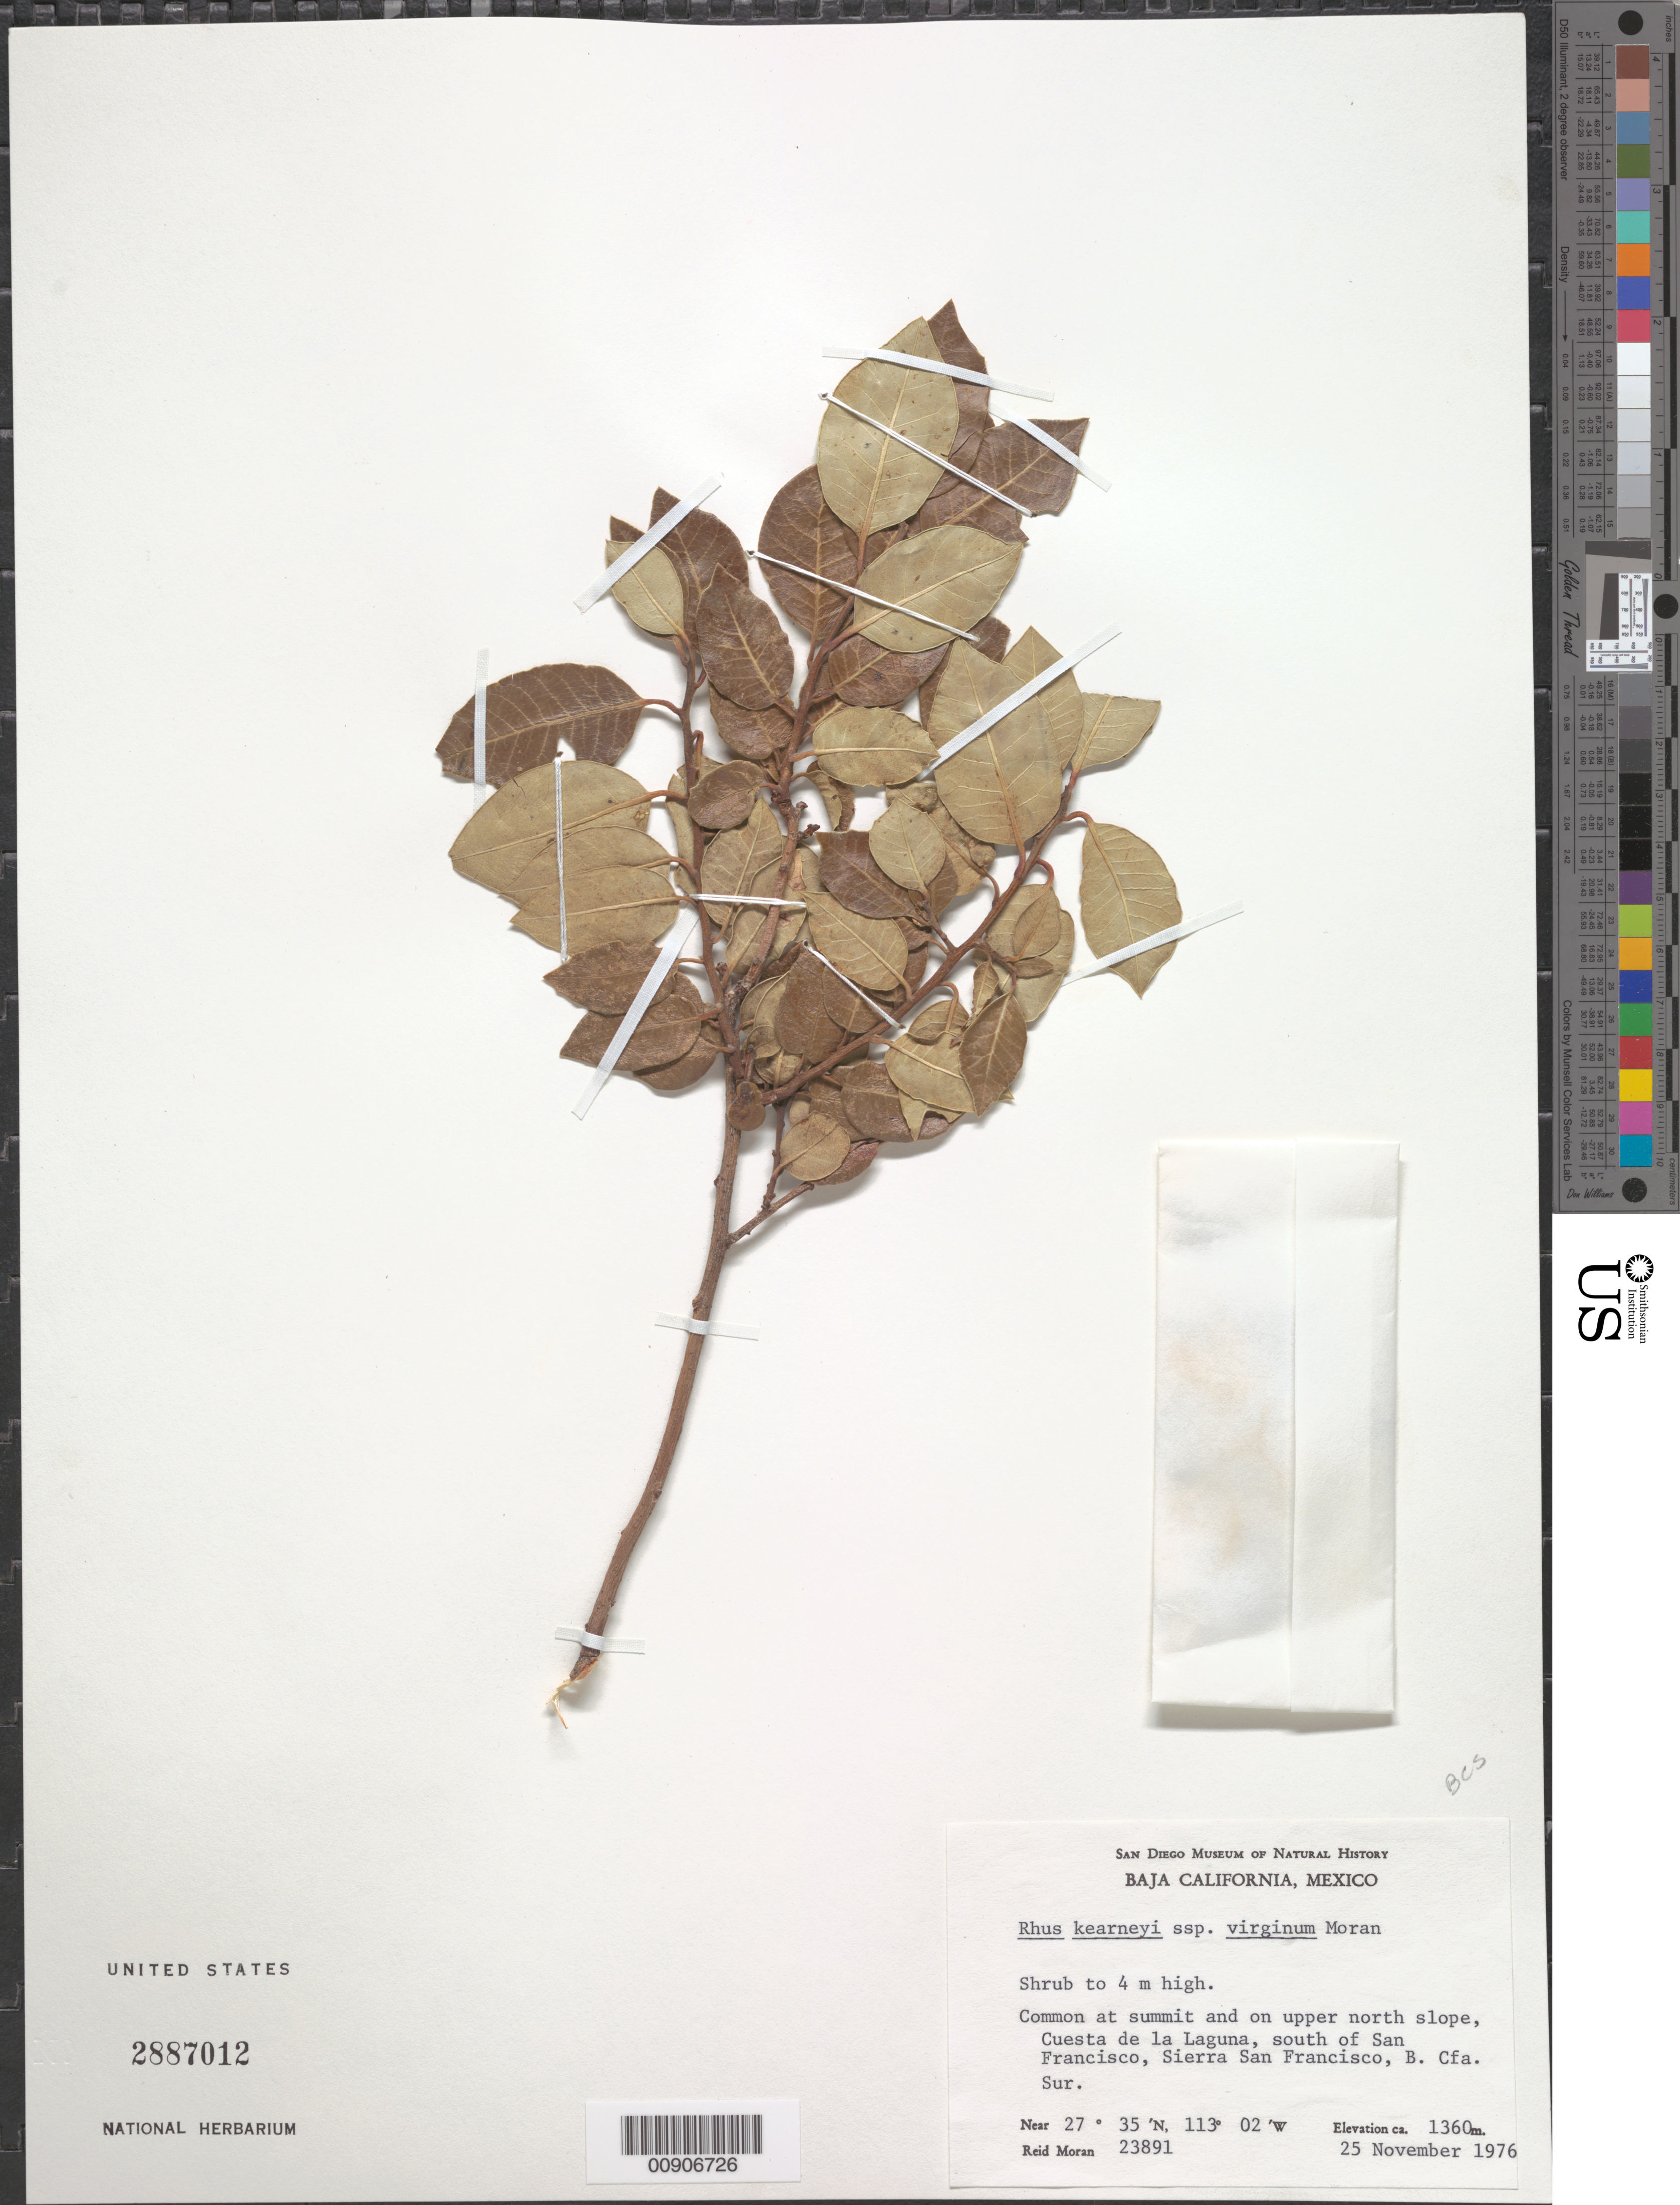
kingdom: Plantae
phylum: Tracheophyta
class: Magnoliopsida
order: Sapindales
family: Anacardiaceae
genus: Rhus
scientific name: Rhus kearneyi subsp. virginum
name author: Moran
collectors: R. V. Moran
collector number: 23891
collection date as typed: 25 Nov 1976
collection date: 1976-11-25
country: Mexico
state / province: Baja California Sur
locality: Cuesta de la Laguna, south of San Francisco, Sierra San Francisco. Baja California Sur.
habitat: Common at summit and on upper slope.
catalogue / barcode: US 2887012